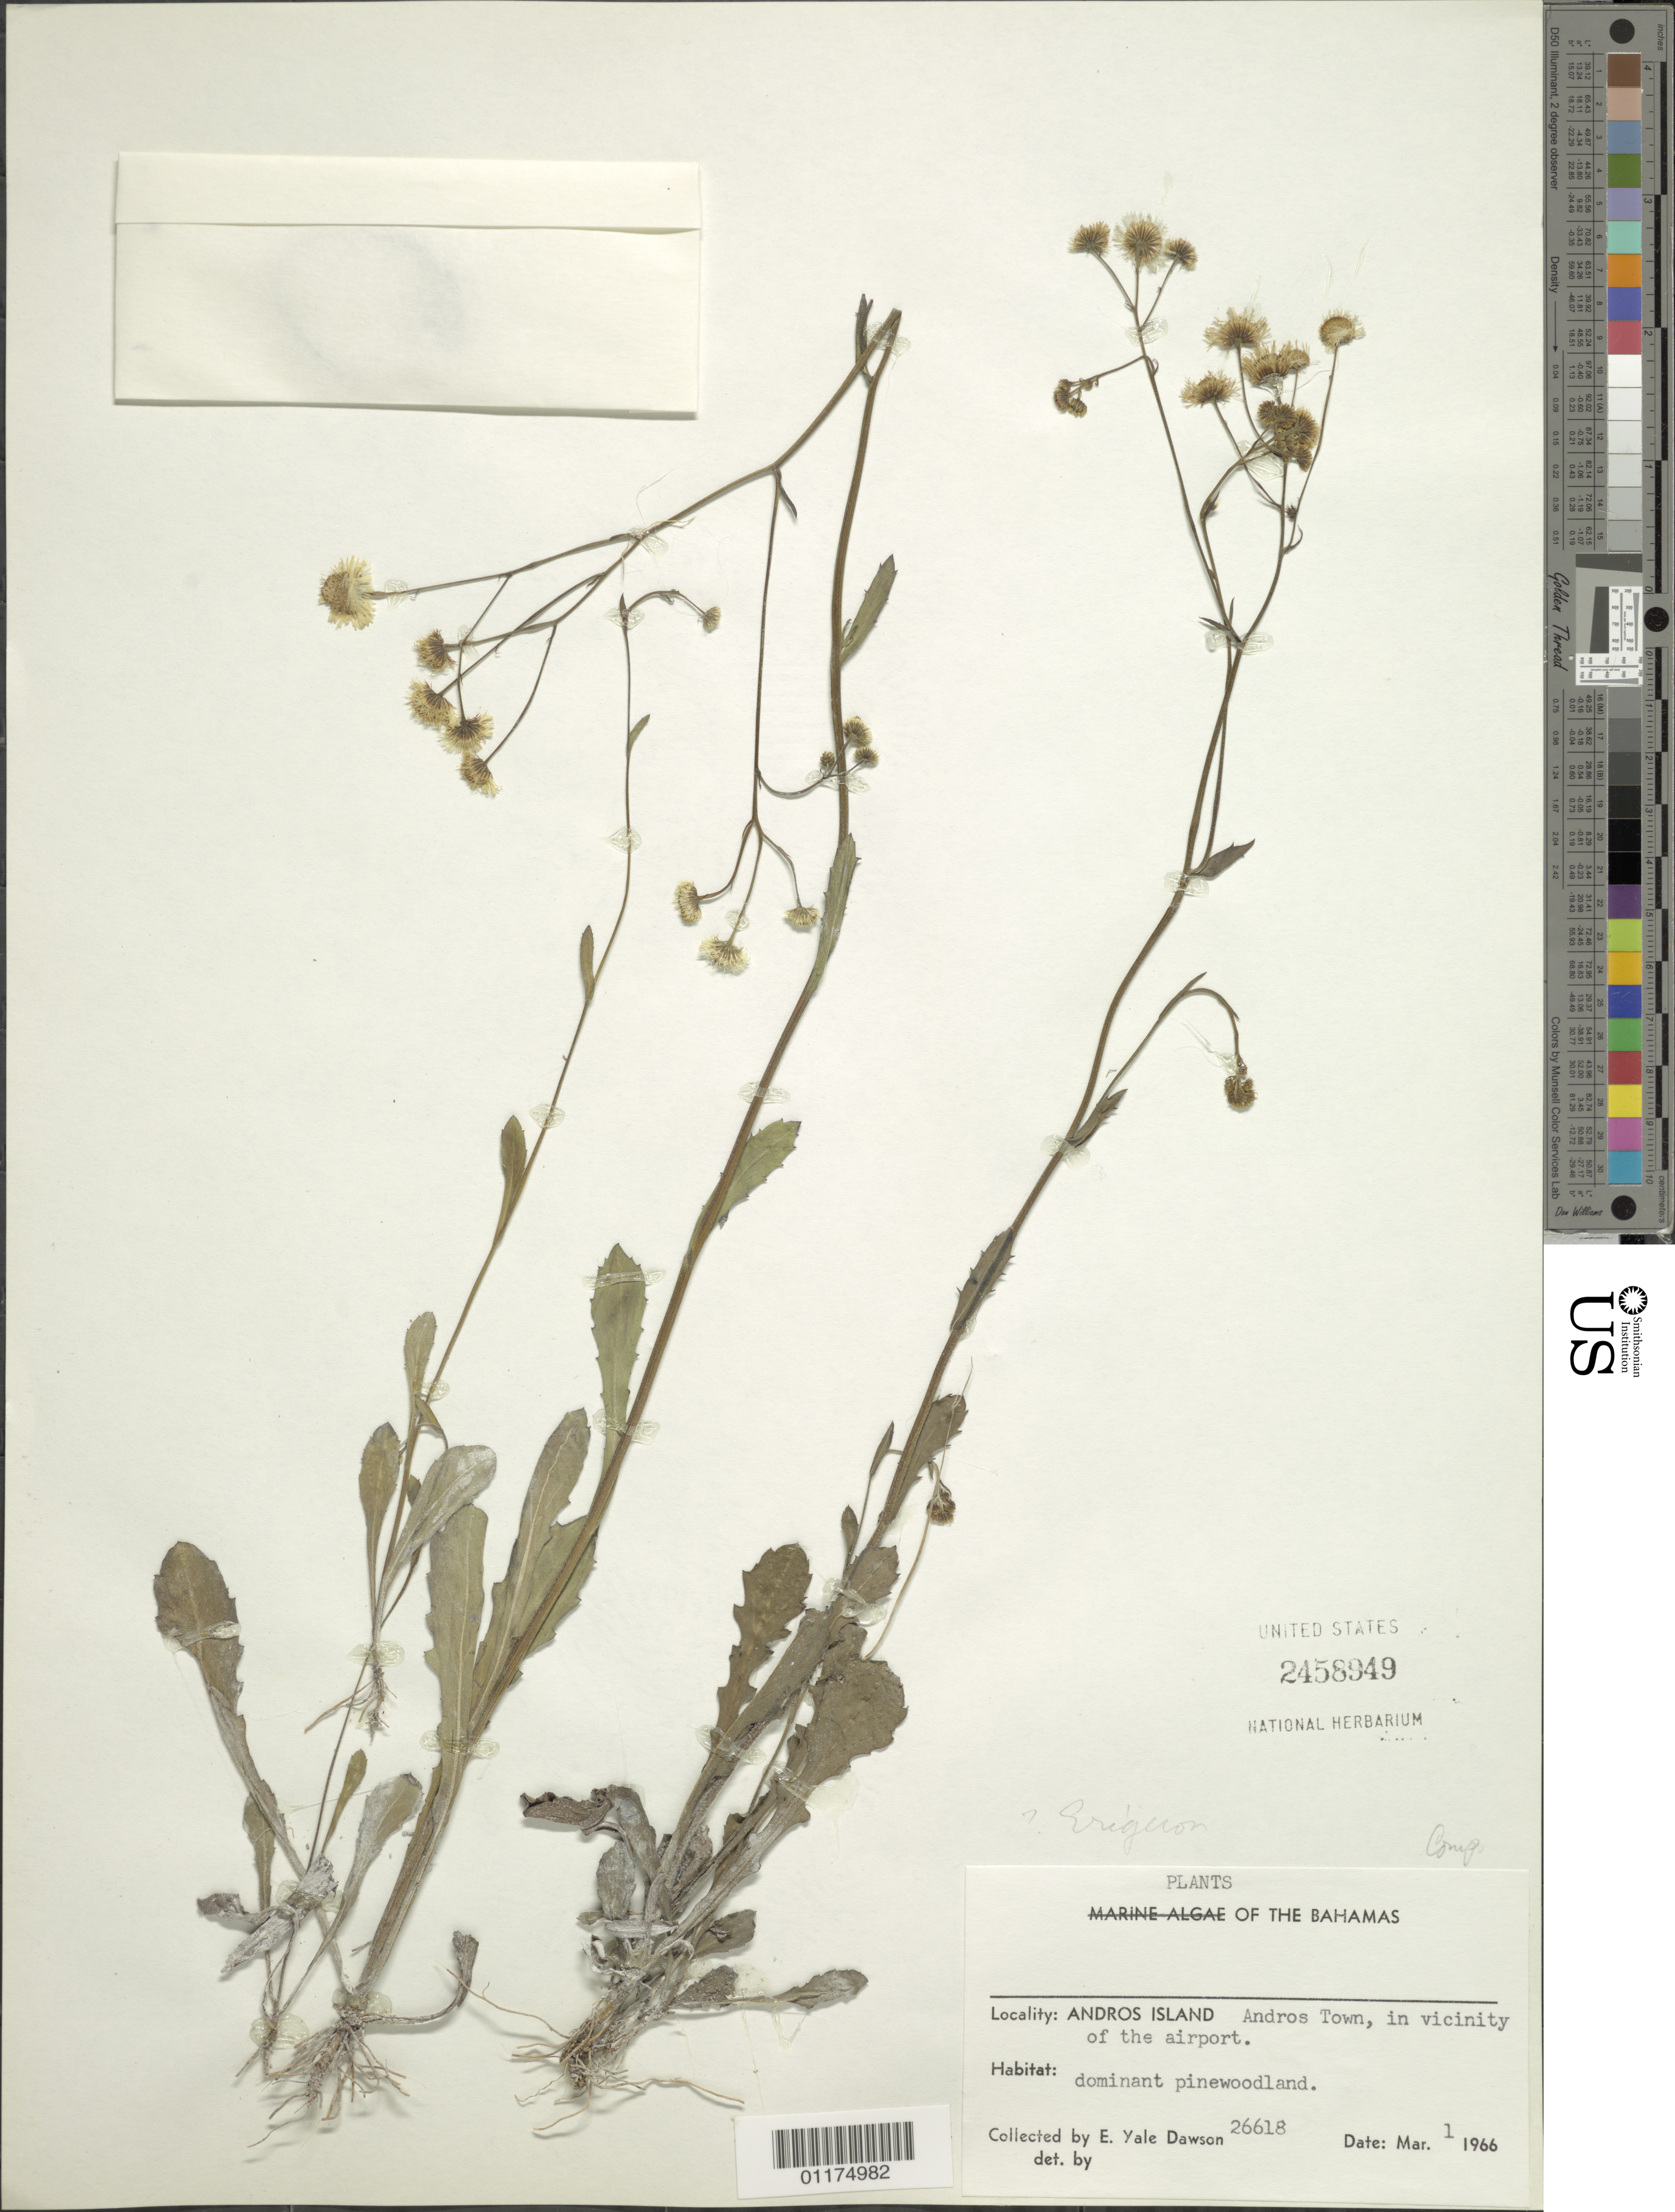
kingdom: Plantae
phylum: Tracheophyta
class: Magnoliopsida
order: Asterales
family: Asteraceae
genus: Erigeron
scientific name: Erigeron quercifolius Lam.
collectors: E. Y. Dawson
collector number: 26618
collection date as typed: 01 Mar 1966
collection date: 1966-03-01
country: Bahamas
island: Andros I.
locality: Andros town, in vicinity of the airport.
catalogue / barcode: US 2458949